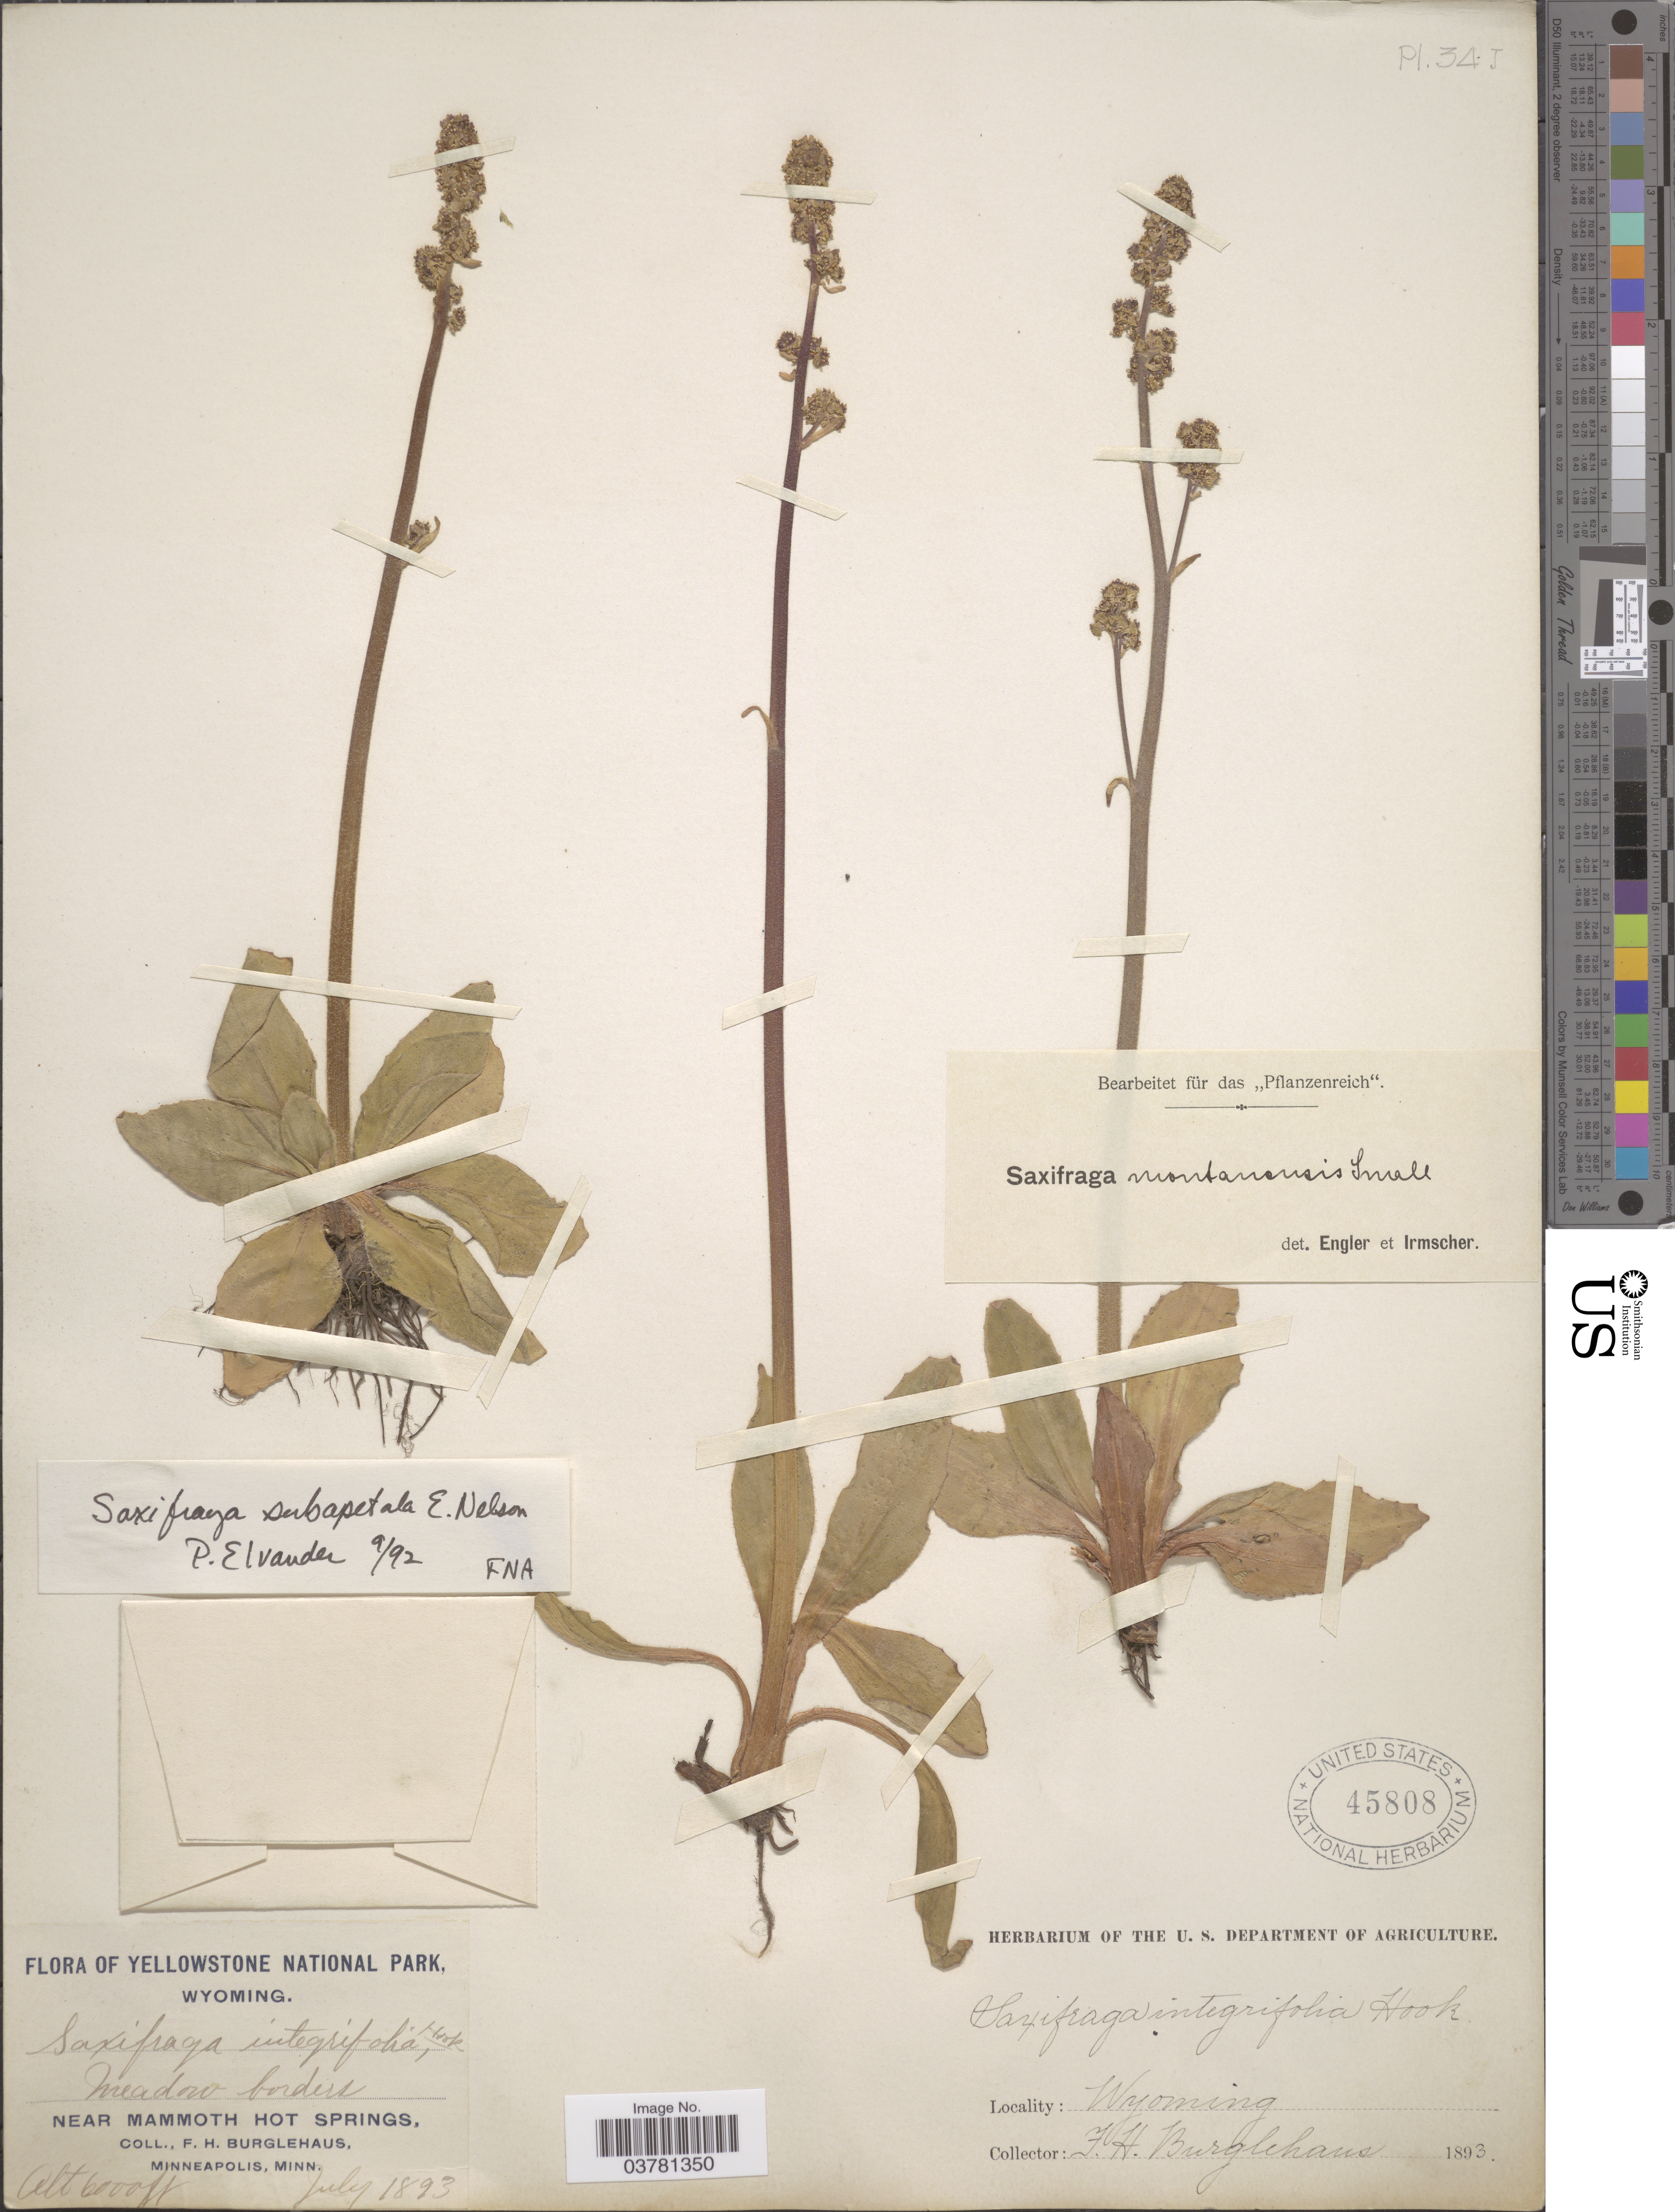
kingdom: Plantae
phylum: Tracheophyta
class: Magnoliopsida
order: Saxifragales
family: Saxifragaceae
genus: Micranthes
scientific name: Micranthes subapetala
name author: (E. Nelson) Small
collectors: F. Burglehaus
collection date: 1893-07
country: United States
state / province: Wyoming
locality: Yellowstone National Park. Meadow borders. Near Mammoth Hot Springs.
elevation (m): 1829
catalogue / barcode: US 45808